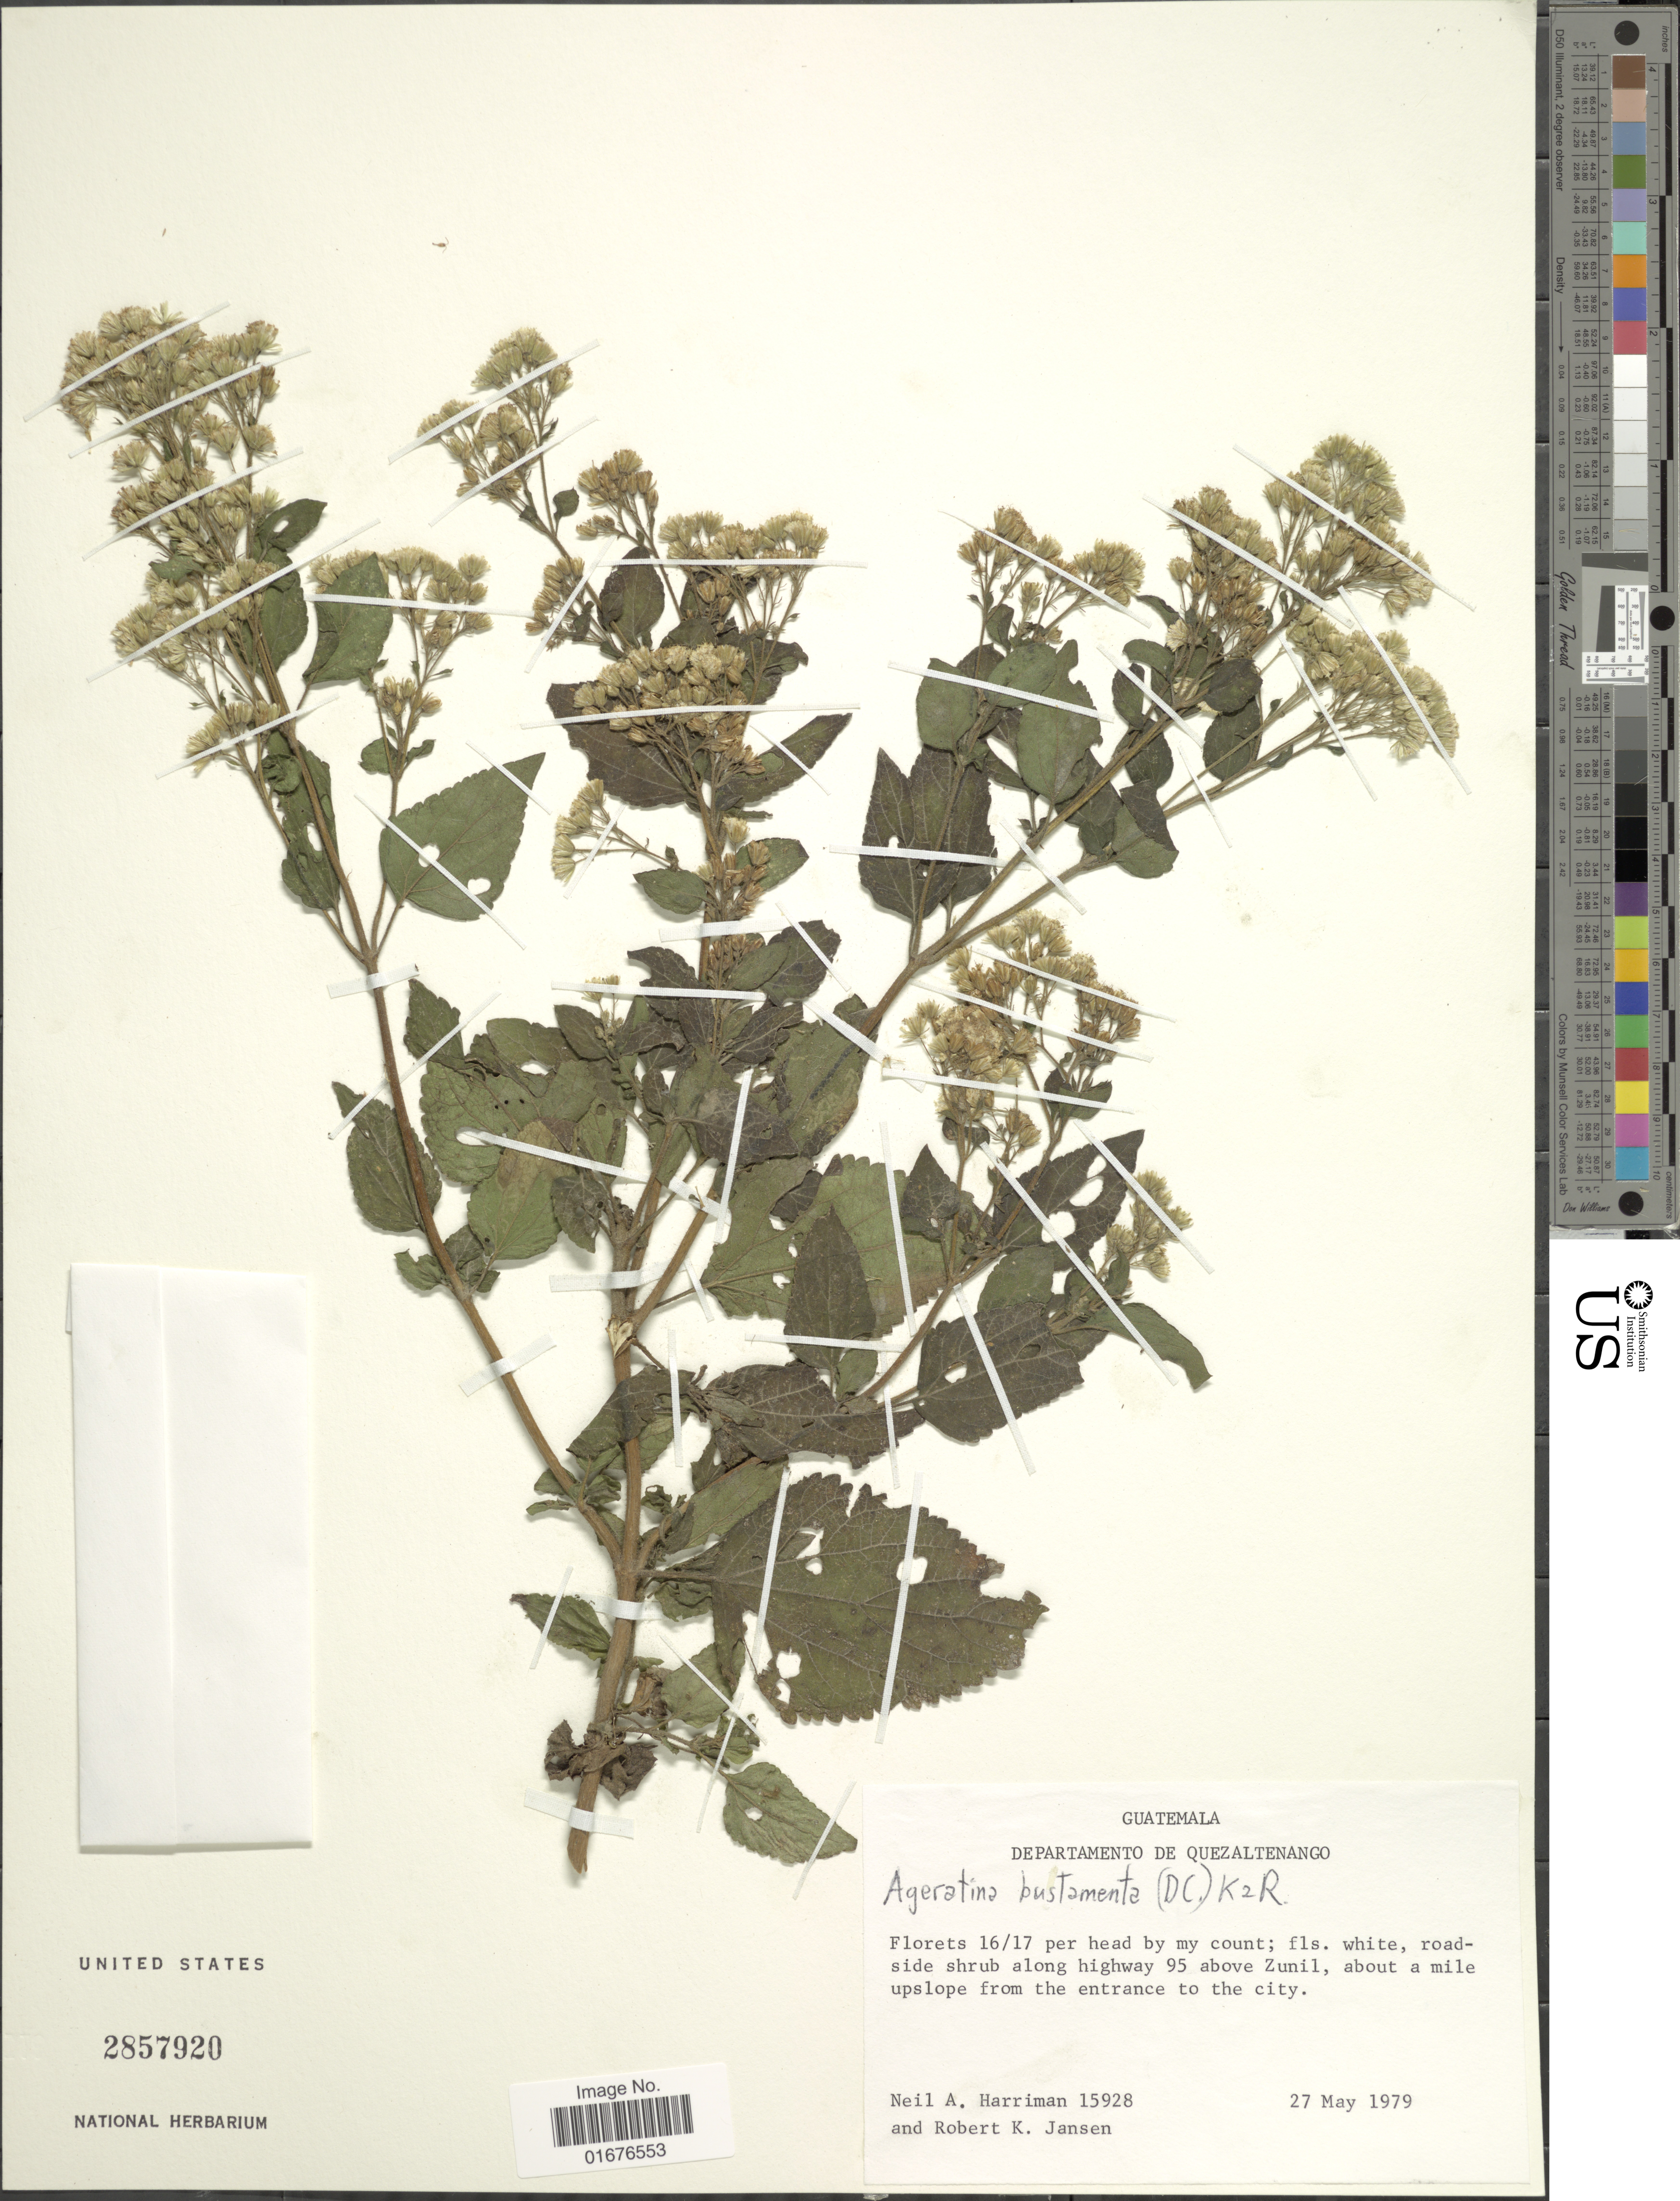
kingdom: Plantae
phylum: Tracheophyta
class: Magnoliopsida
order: Asterales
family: Asteraceae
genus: Ageratina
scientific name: Ageratina pichinchensis var. bustamenta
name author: (DC.) R.M. King & H. Rob.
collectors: N. A. Harriman & R. K. Jansen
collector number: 15928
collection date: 1979-05-27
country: Guatemala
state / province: Quetzaltenango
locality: Roadside shrub along highway 95 above Zunil, about 1 mile upslope from the entrance to the city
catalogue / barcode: US 2857920